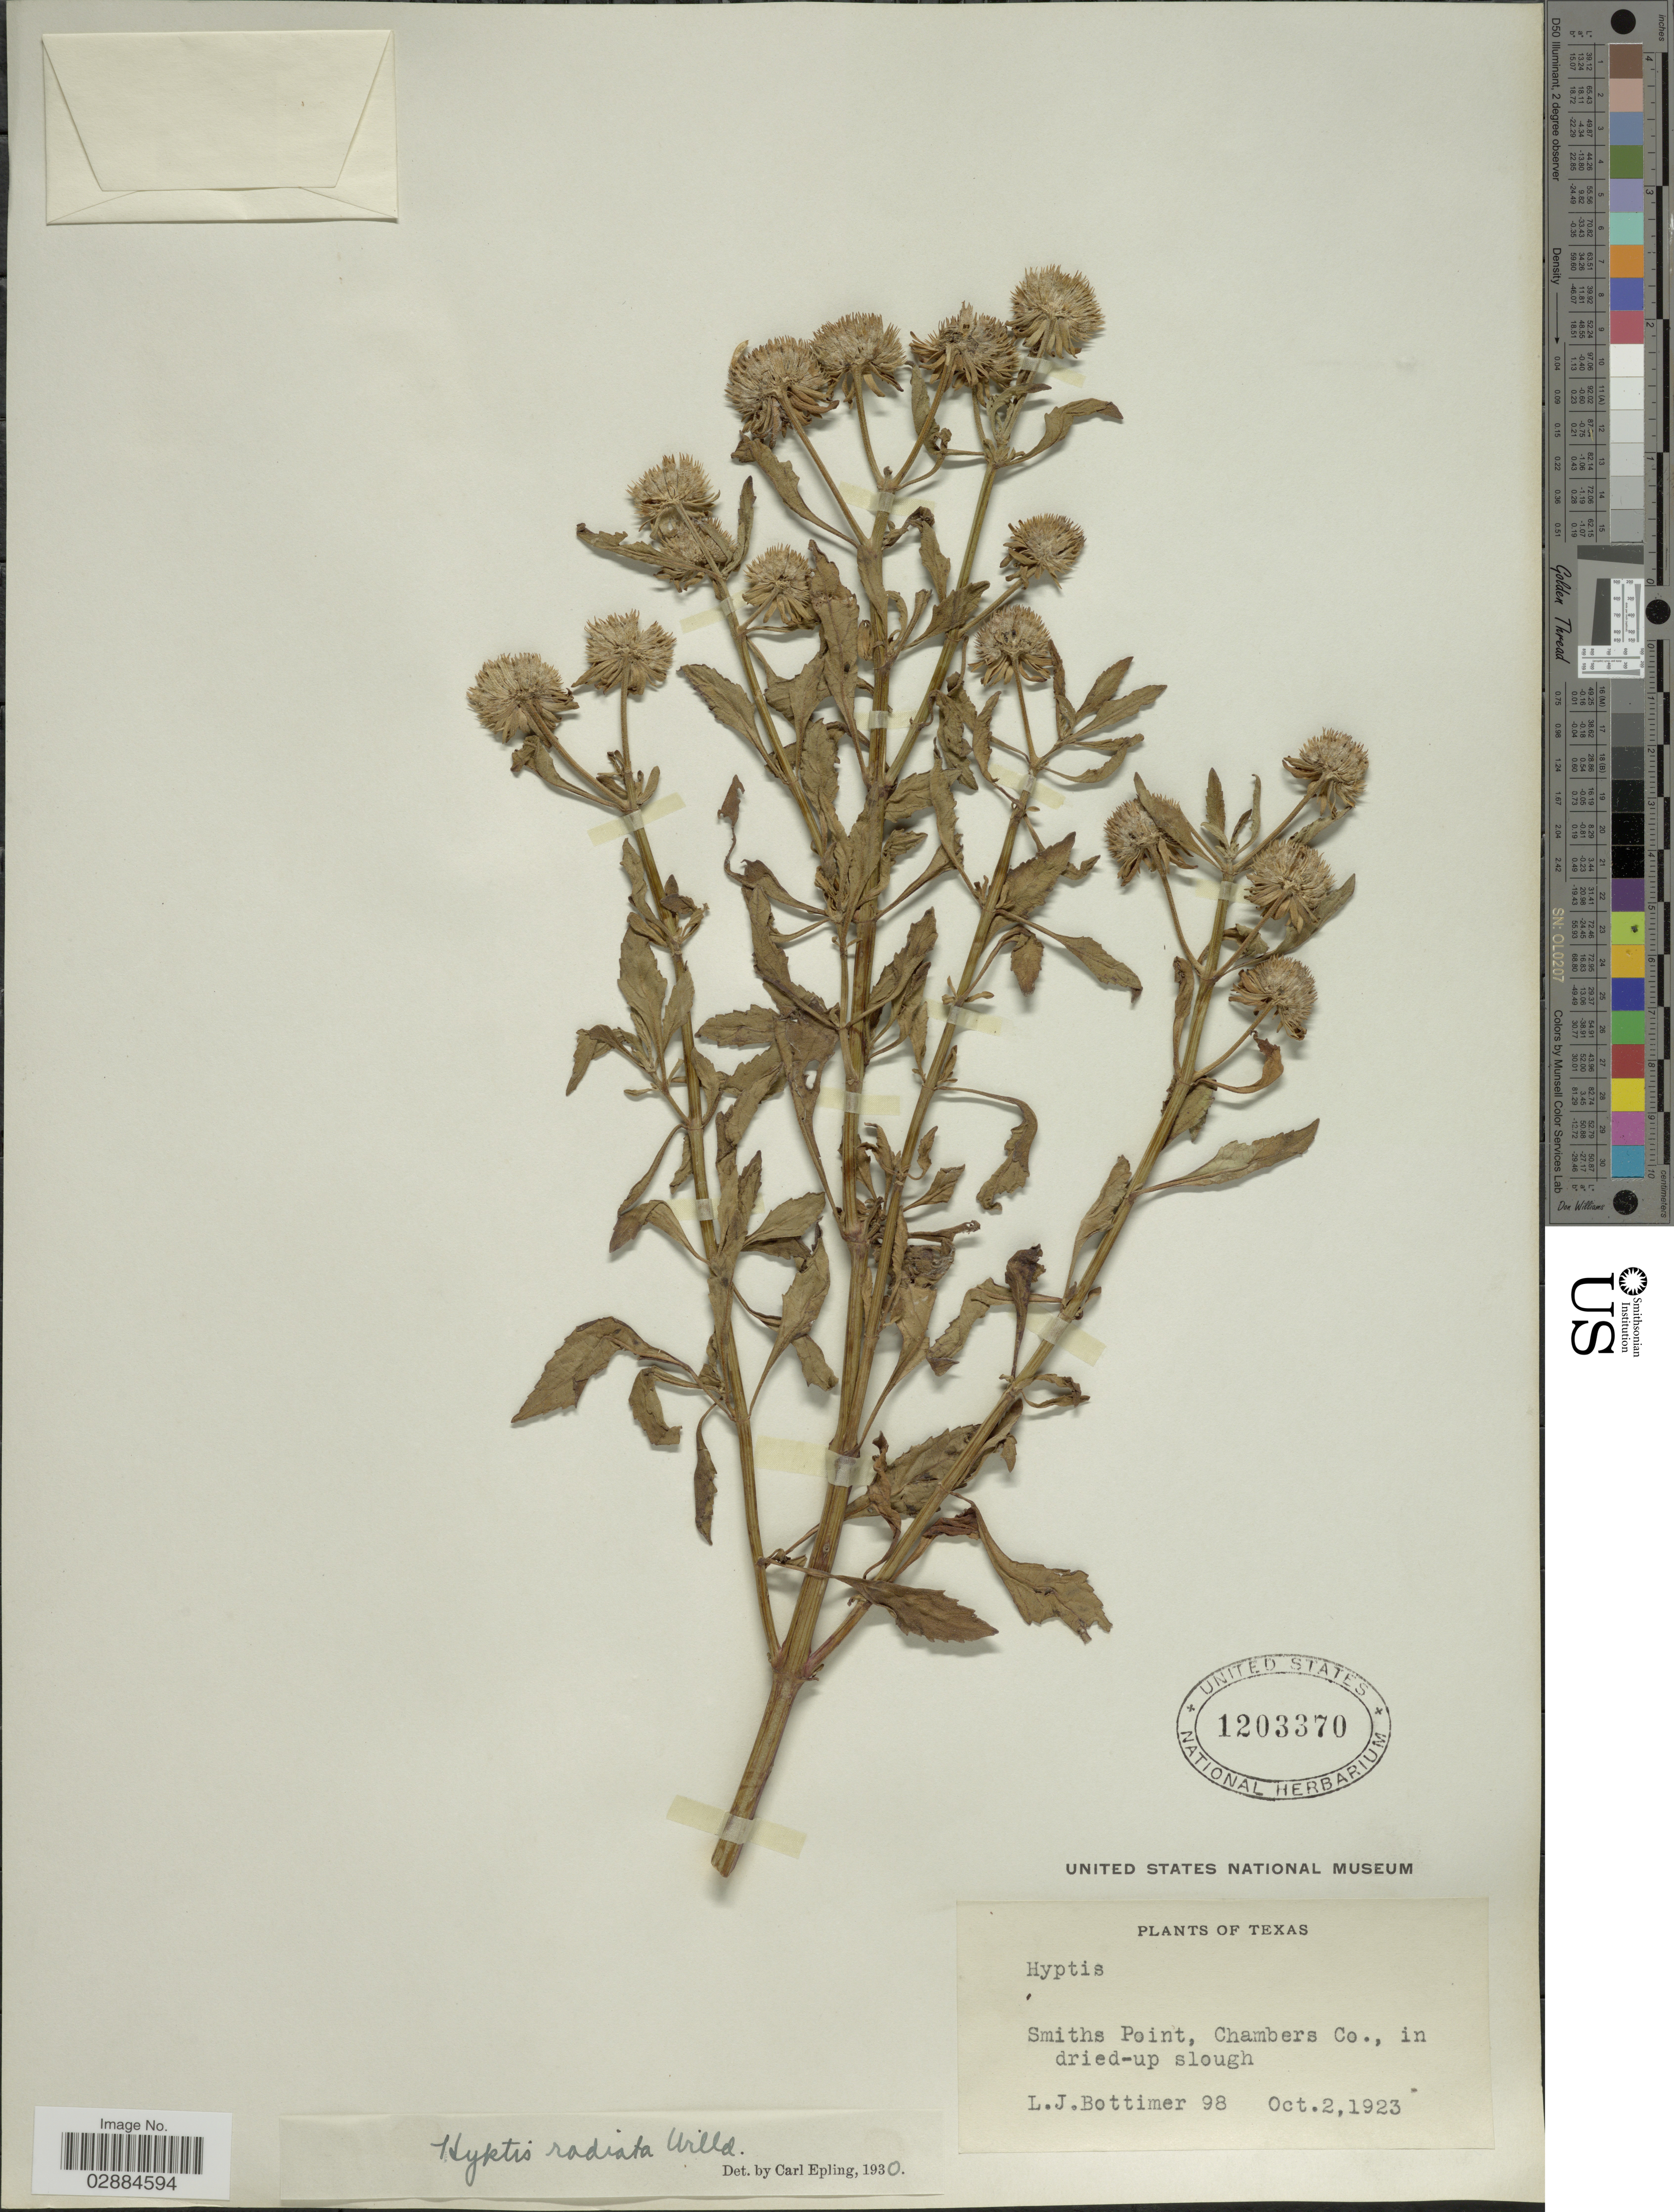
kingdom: Plantae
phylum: Tracheophyta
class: Magnoliopsida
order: Lamiales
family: Lamiaceae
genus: Hyptis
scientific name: Hyptis radiata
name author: Kunth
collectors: L. Bottimer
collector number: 98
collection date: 1923-10-02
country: United States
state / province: Texas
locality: Smiths Point, Chambers Co.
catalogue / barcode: US 1203370